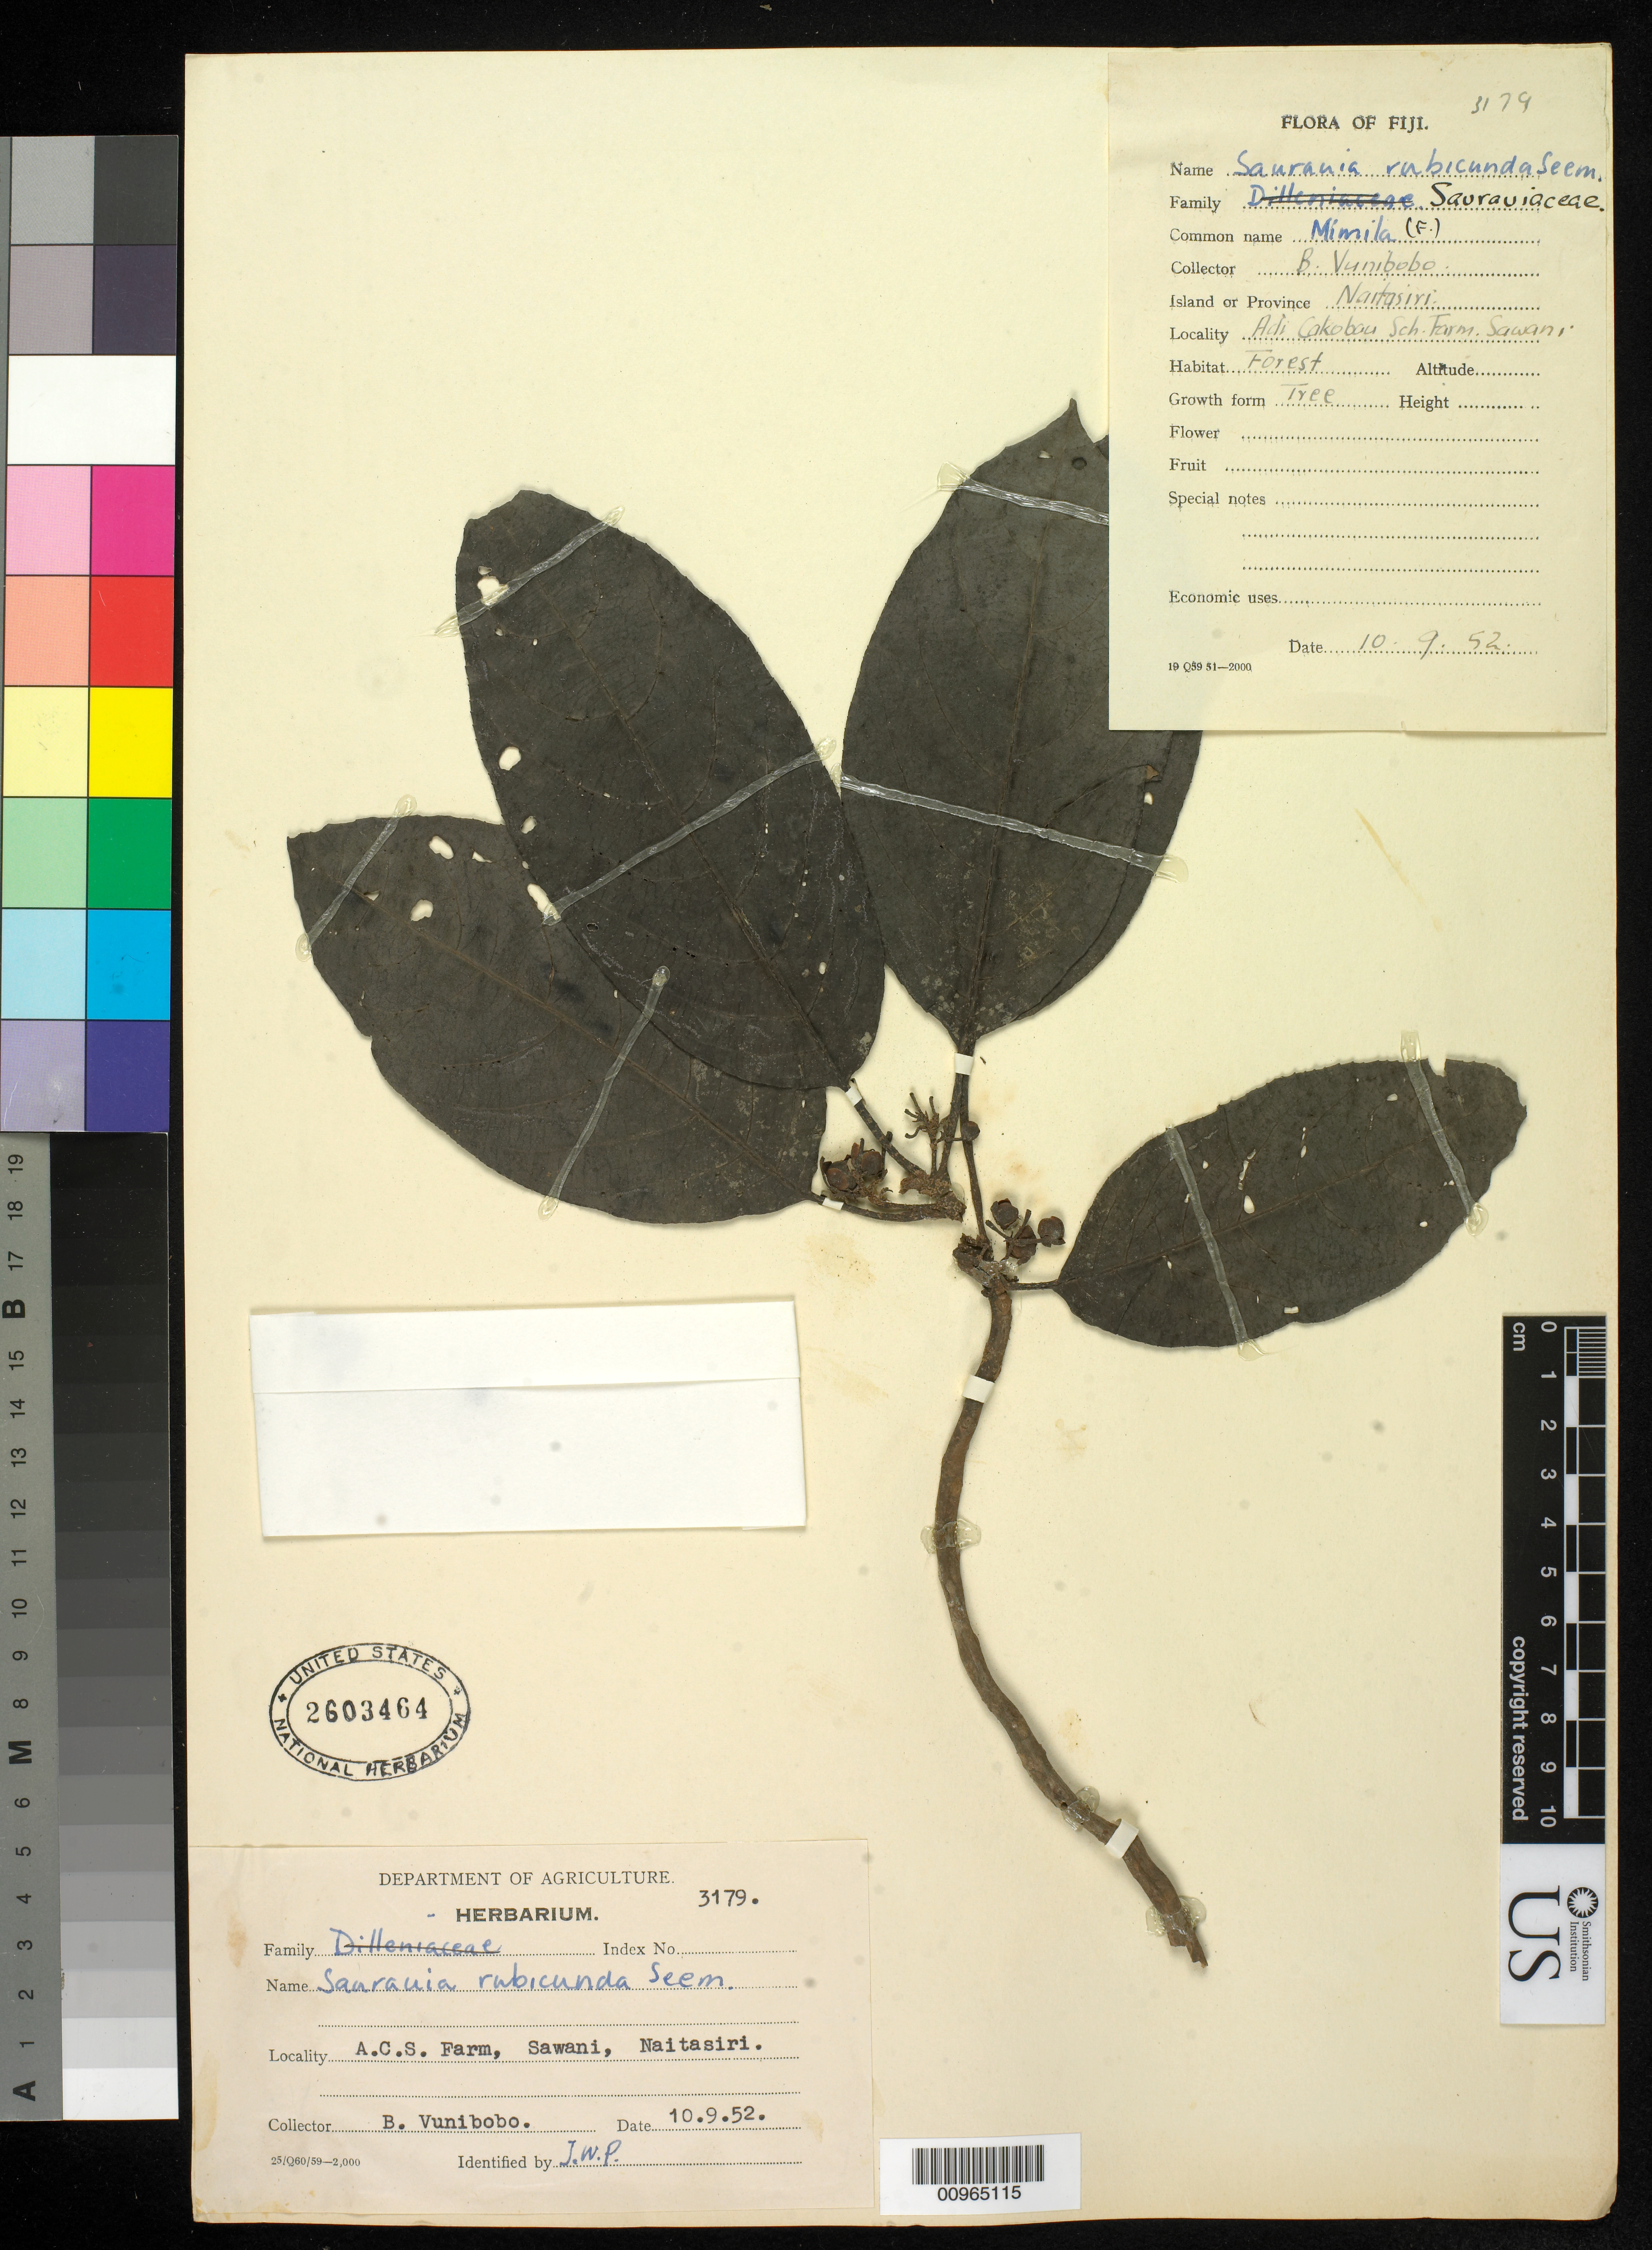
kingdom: Plantae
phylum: Tracheophyta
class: Magnoliopsida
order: Ericales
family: Actinidiaceae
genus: Saurauia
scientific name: Saurauia rubicunda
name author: Seem.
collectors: B. Vunibobo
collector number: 3179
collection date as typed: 10 Sep 1952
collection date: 1952-09-10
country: Fiji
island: Viti Levu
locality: A.C.S. Farm, Sawani, Naitasiri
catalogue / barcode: US 2603464